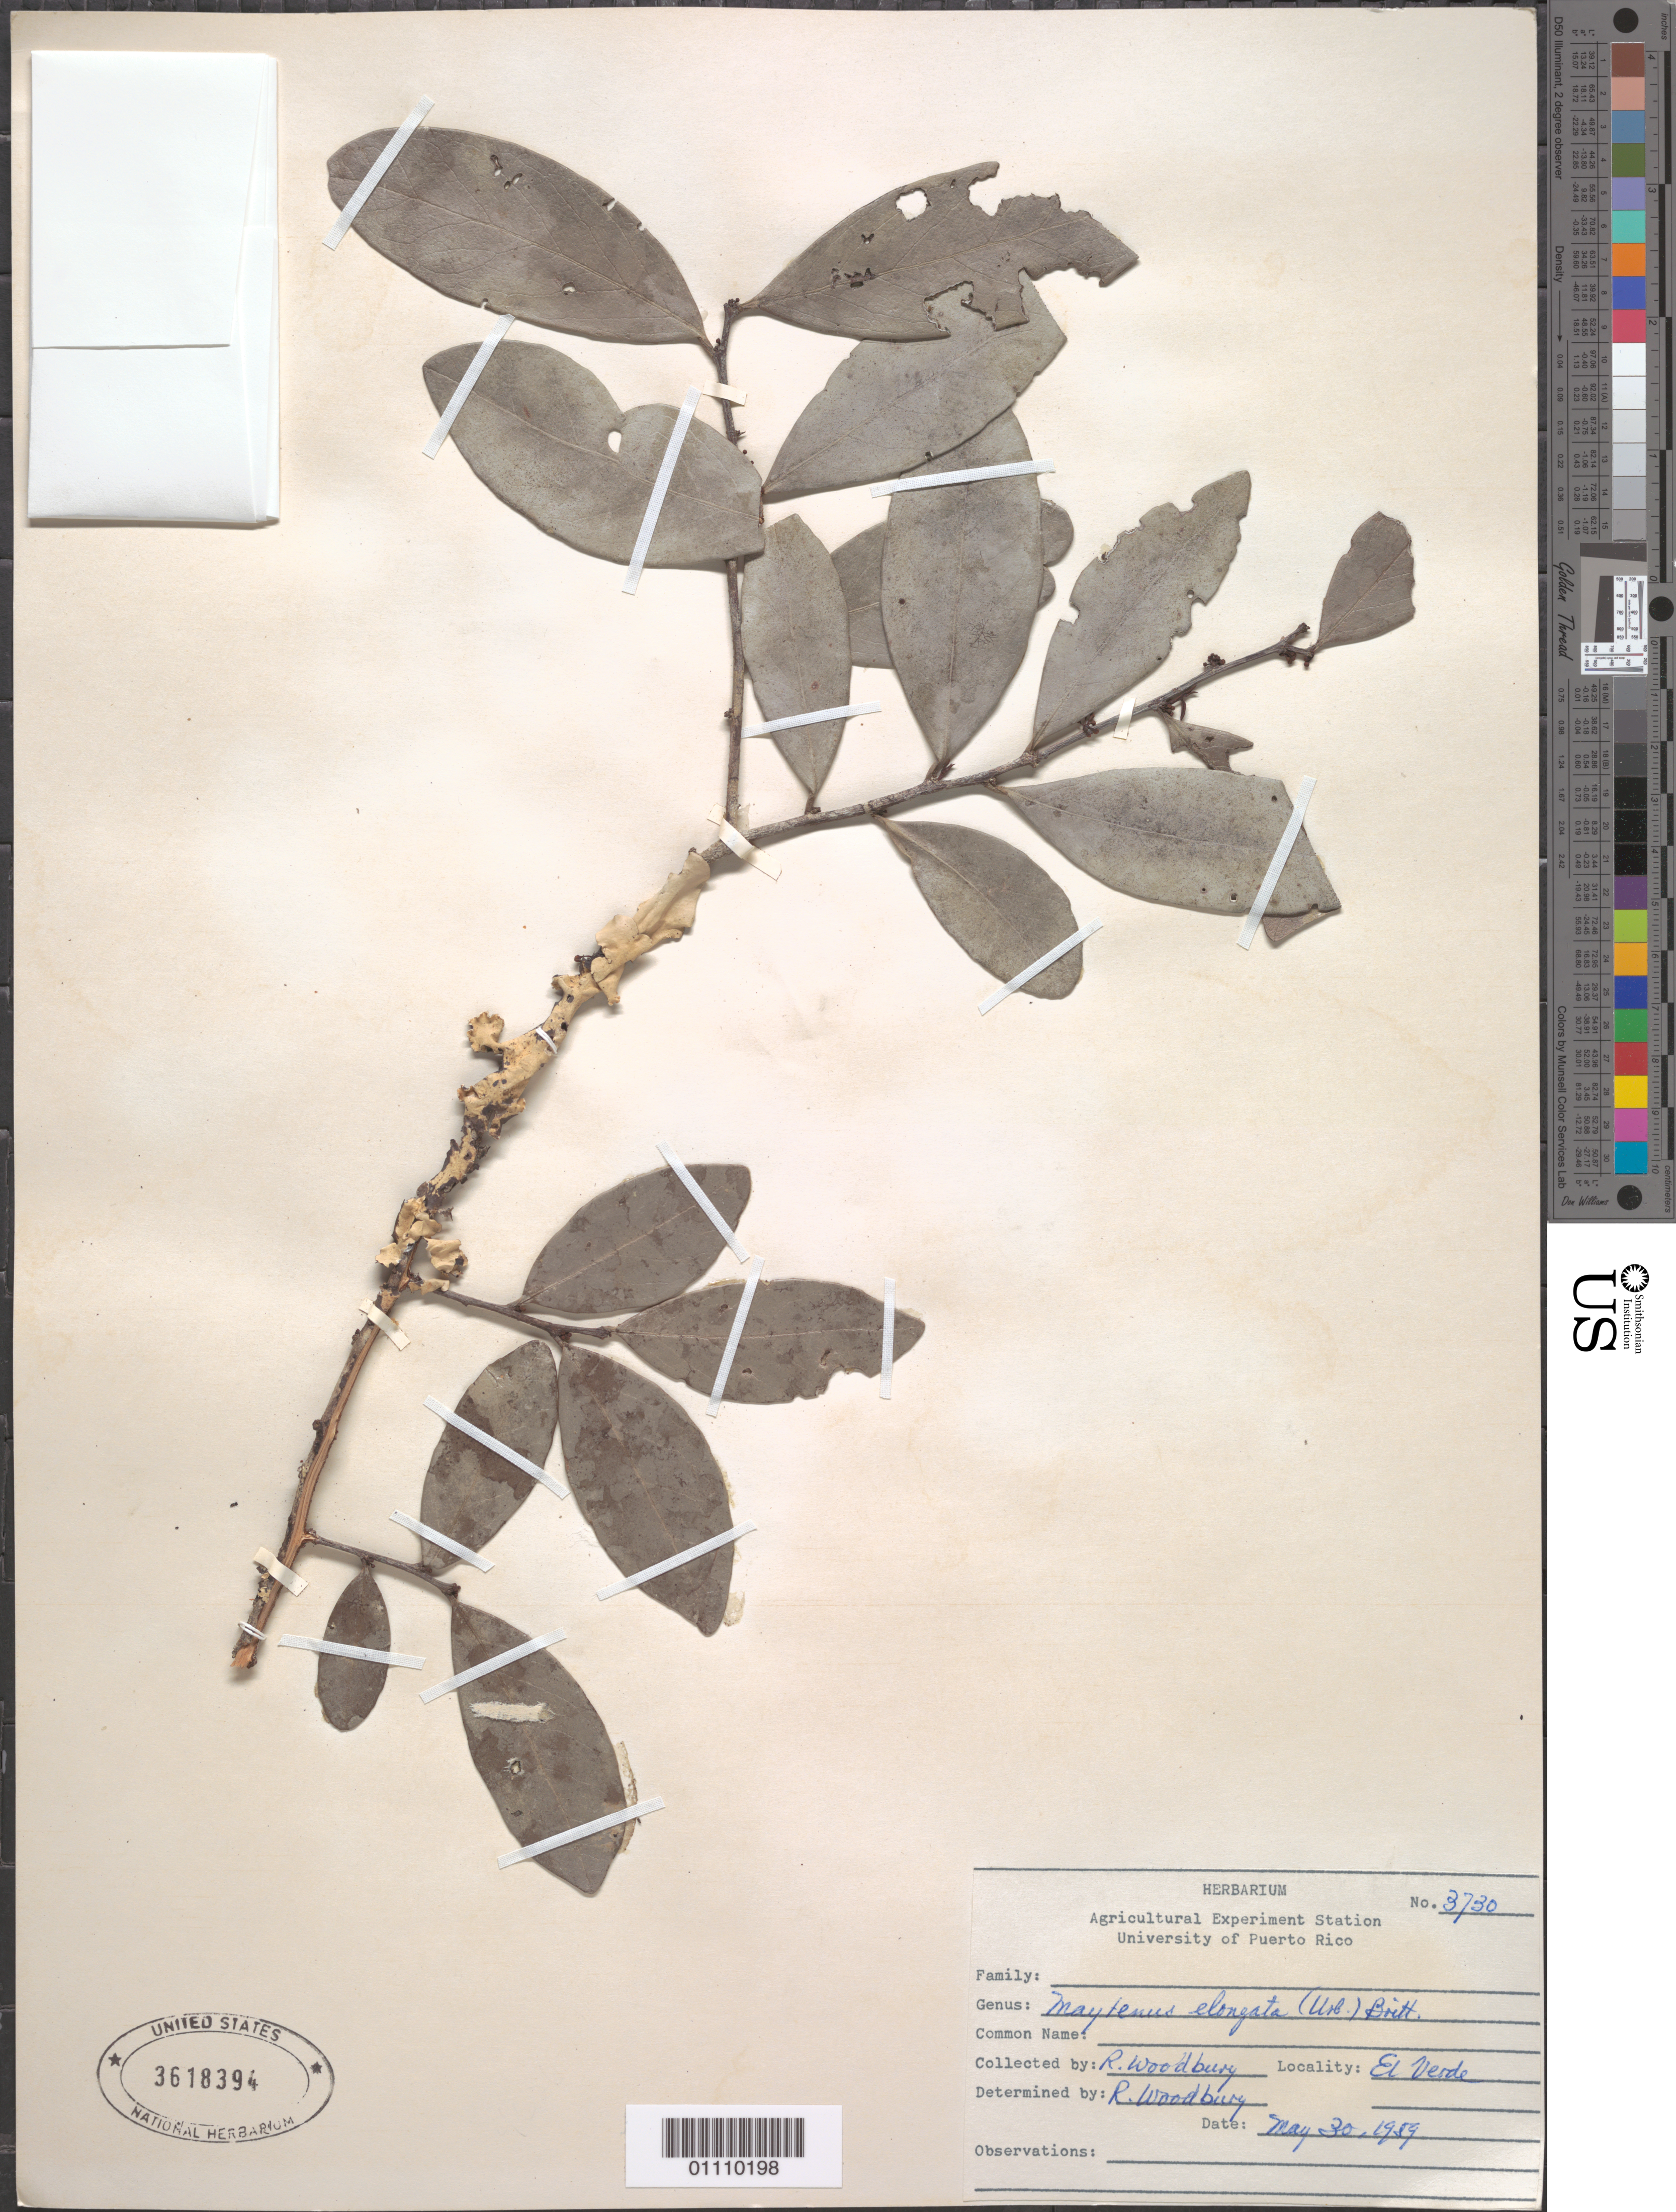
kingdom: Plantae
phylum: Tracheophyta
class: Magnoliopsida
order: Celastrales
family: Celastraceae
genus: Maytenus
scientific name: Maytenus elongata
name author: (Urb.) Britton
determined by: Woodbury, R. O.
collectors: R. O. Woodbury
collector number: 3730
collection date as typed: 30 May 1959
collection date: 1959-05-20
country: Puerto Rico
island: Caja de Muertos I.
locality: El Verde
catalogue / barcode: US 3618394